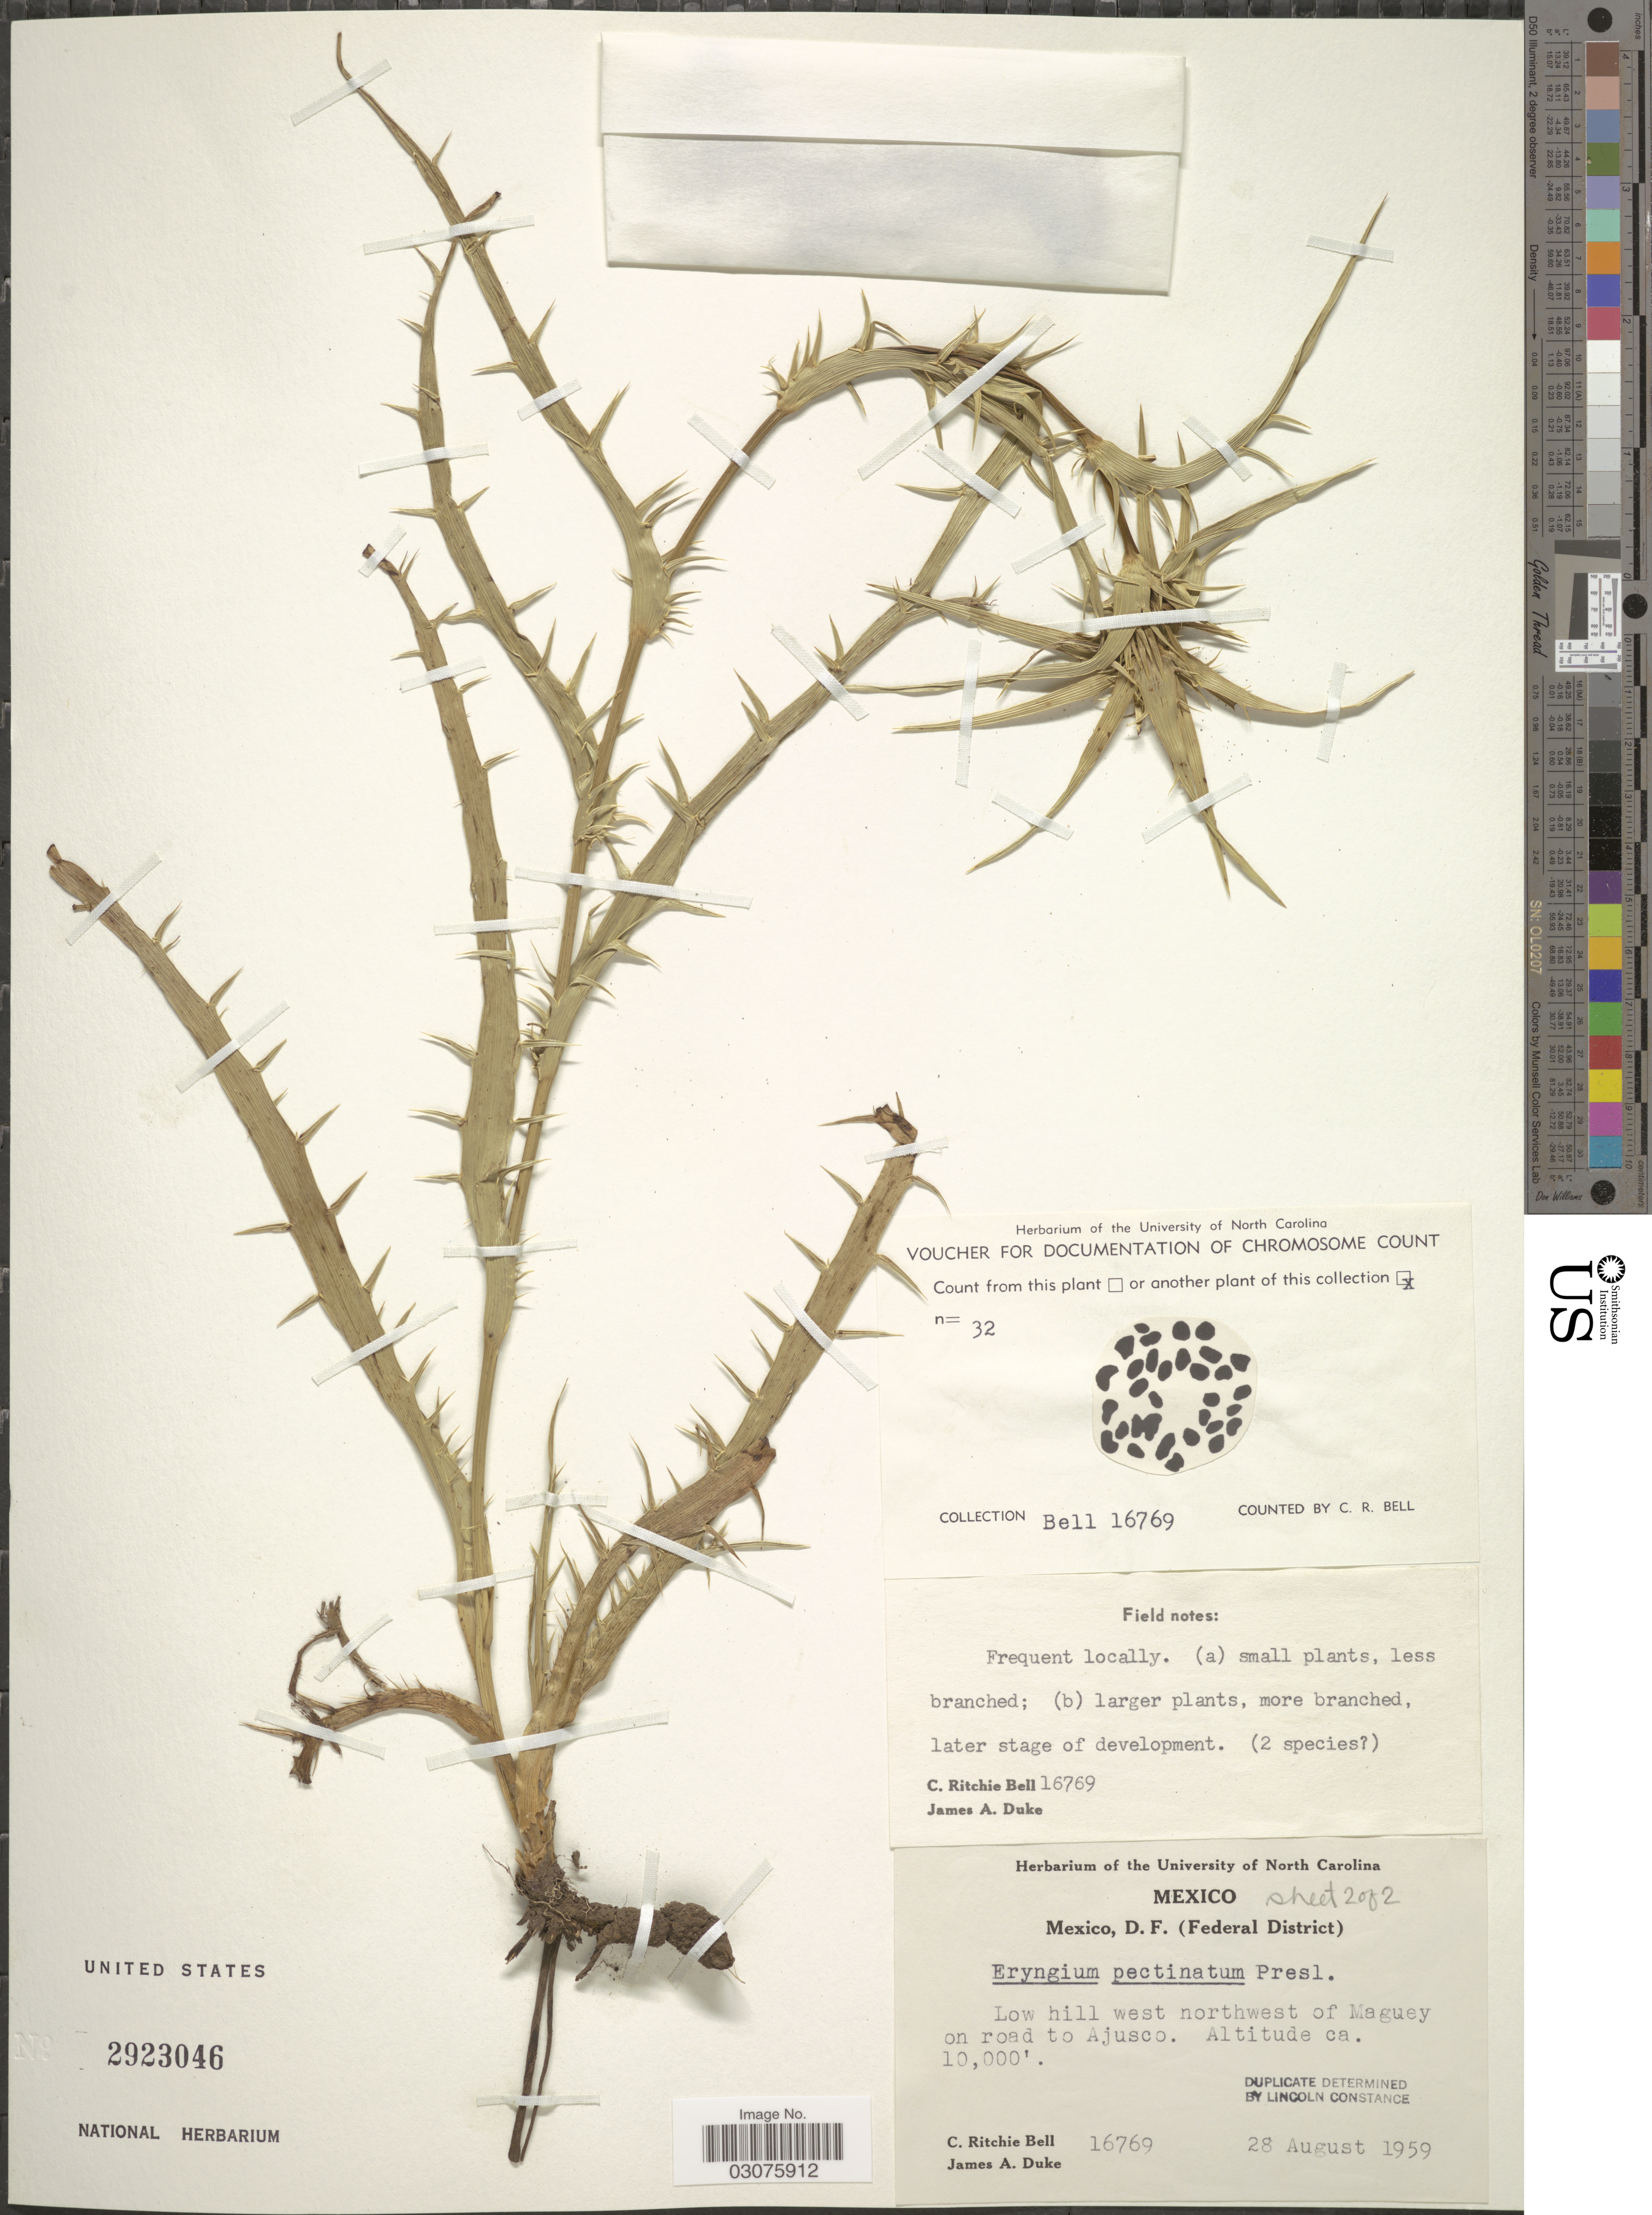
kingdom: Plantae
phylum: Tracheophyta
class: Magnoliopsida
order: Apiales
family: Apiaceae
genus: Eryngium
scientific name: Eryngium pectinatum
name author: C. Presl ex DC.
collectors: C. R. Bell & J. A. Duke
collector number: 16769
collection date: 1959-08-28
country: Mexico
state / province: Distrito Federal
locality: Low hill west northwest of Maguey on road to Ajusco.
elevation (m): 3048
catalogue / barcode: US 2923046